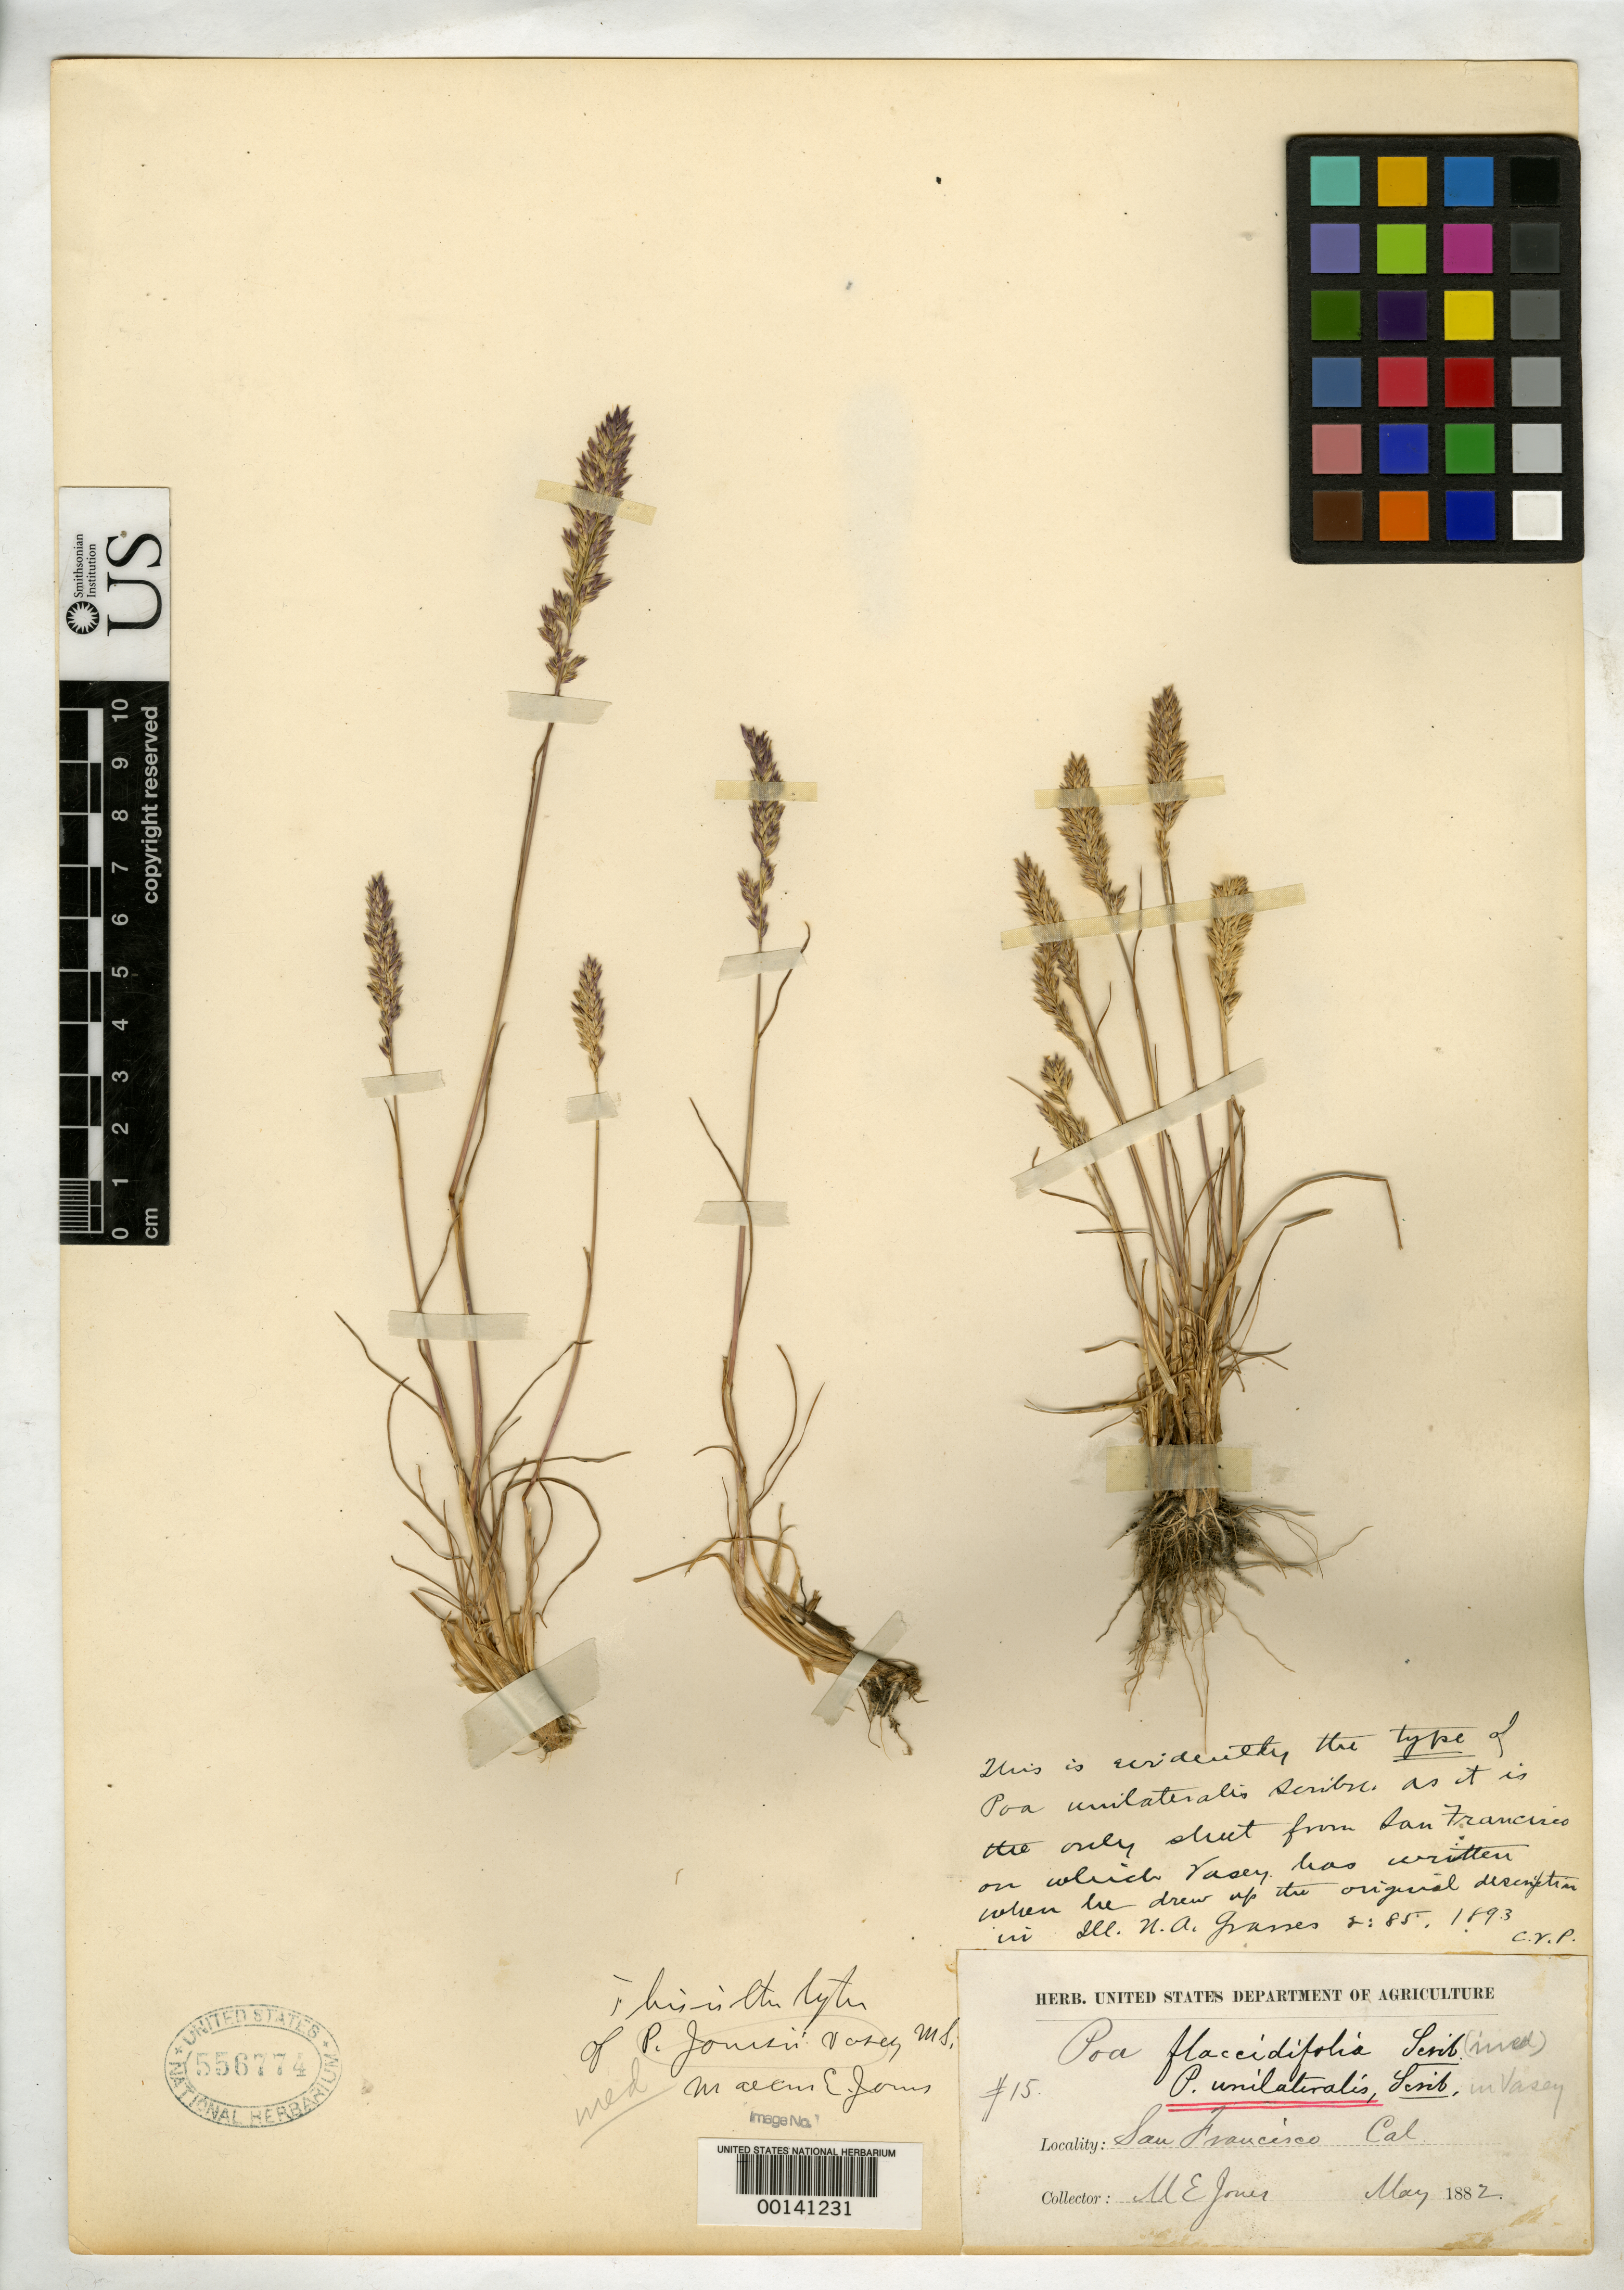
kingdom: Plantae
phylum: Tracheophyta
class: Liliopsida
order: Poales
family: Poaceae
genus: Poa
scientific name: Poa unilateralis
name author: Scribn. ex Vasey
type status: Holotype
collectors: M. E. Jones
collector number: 15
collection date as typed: May 1882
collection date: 1882-05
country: United States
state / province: California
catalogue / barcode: US 556774